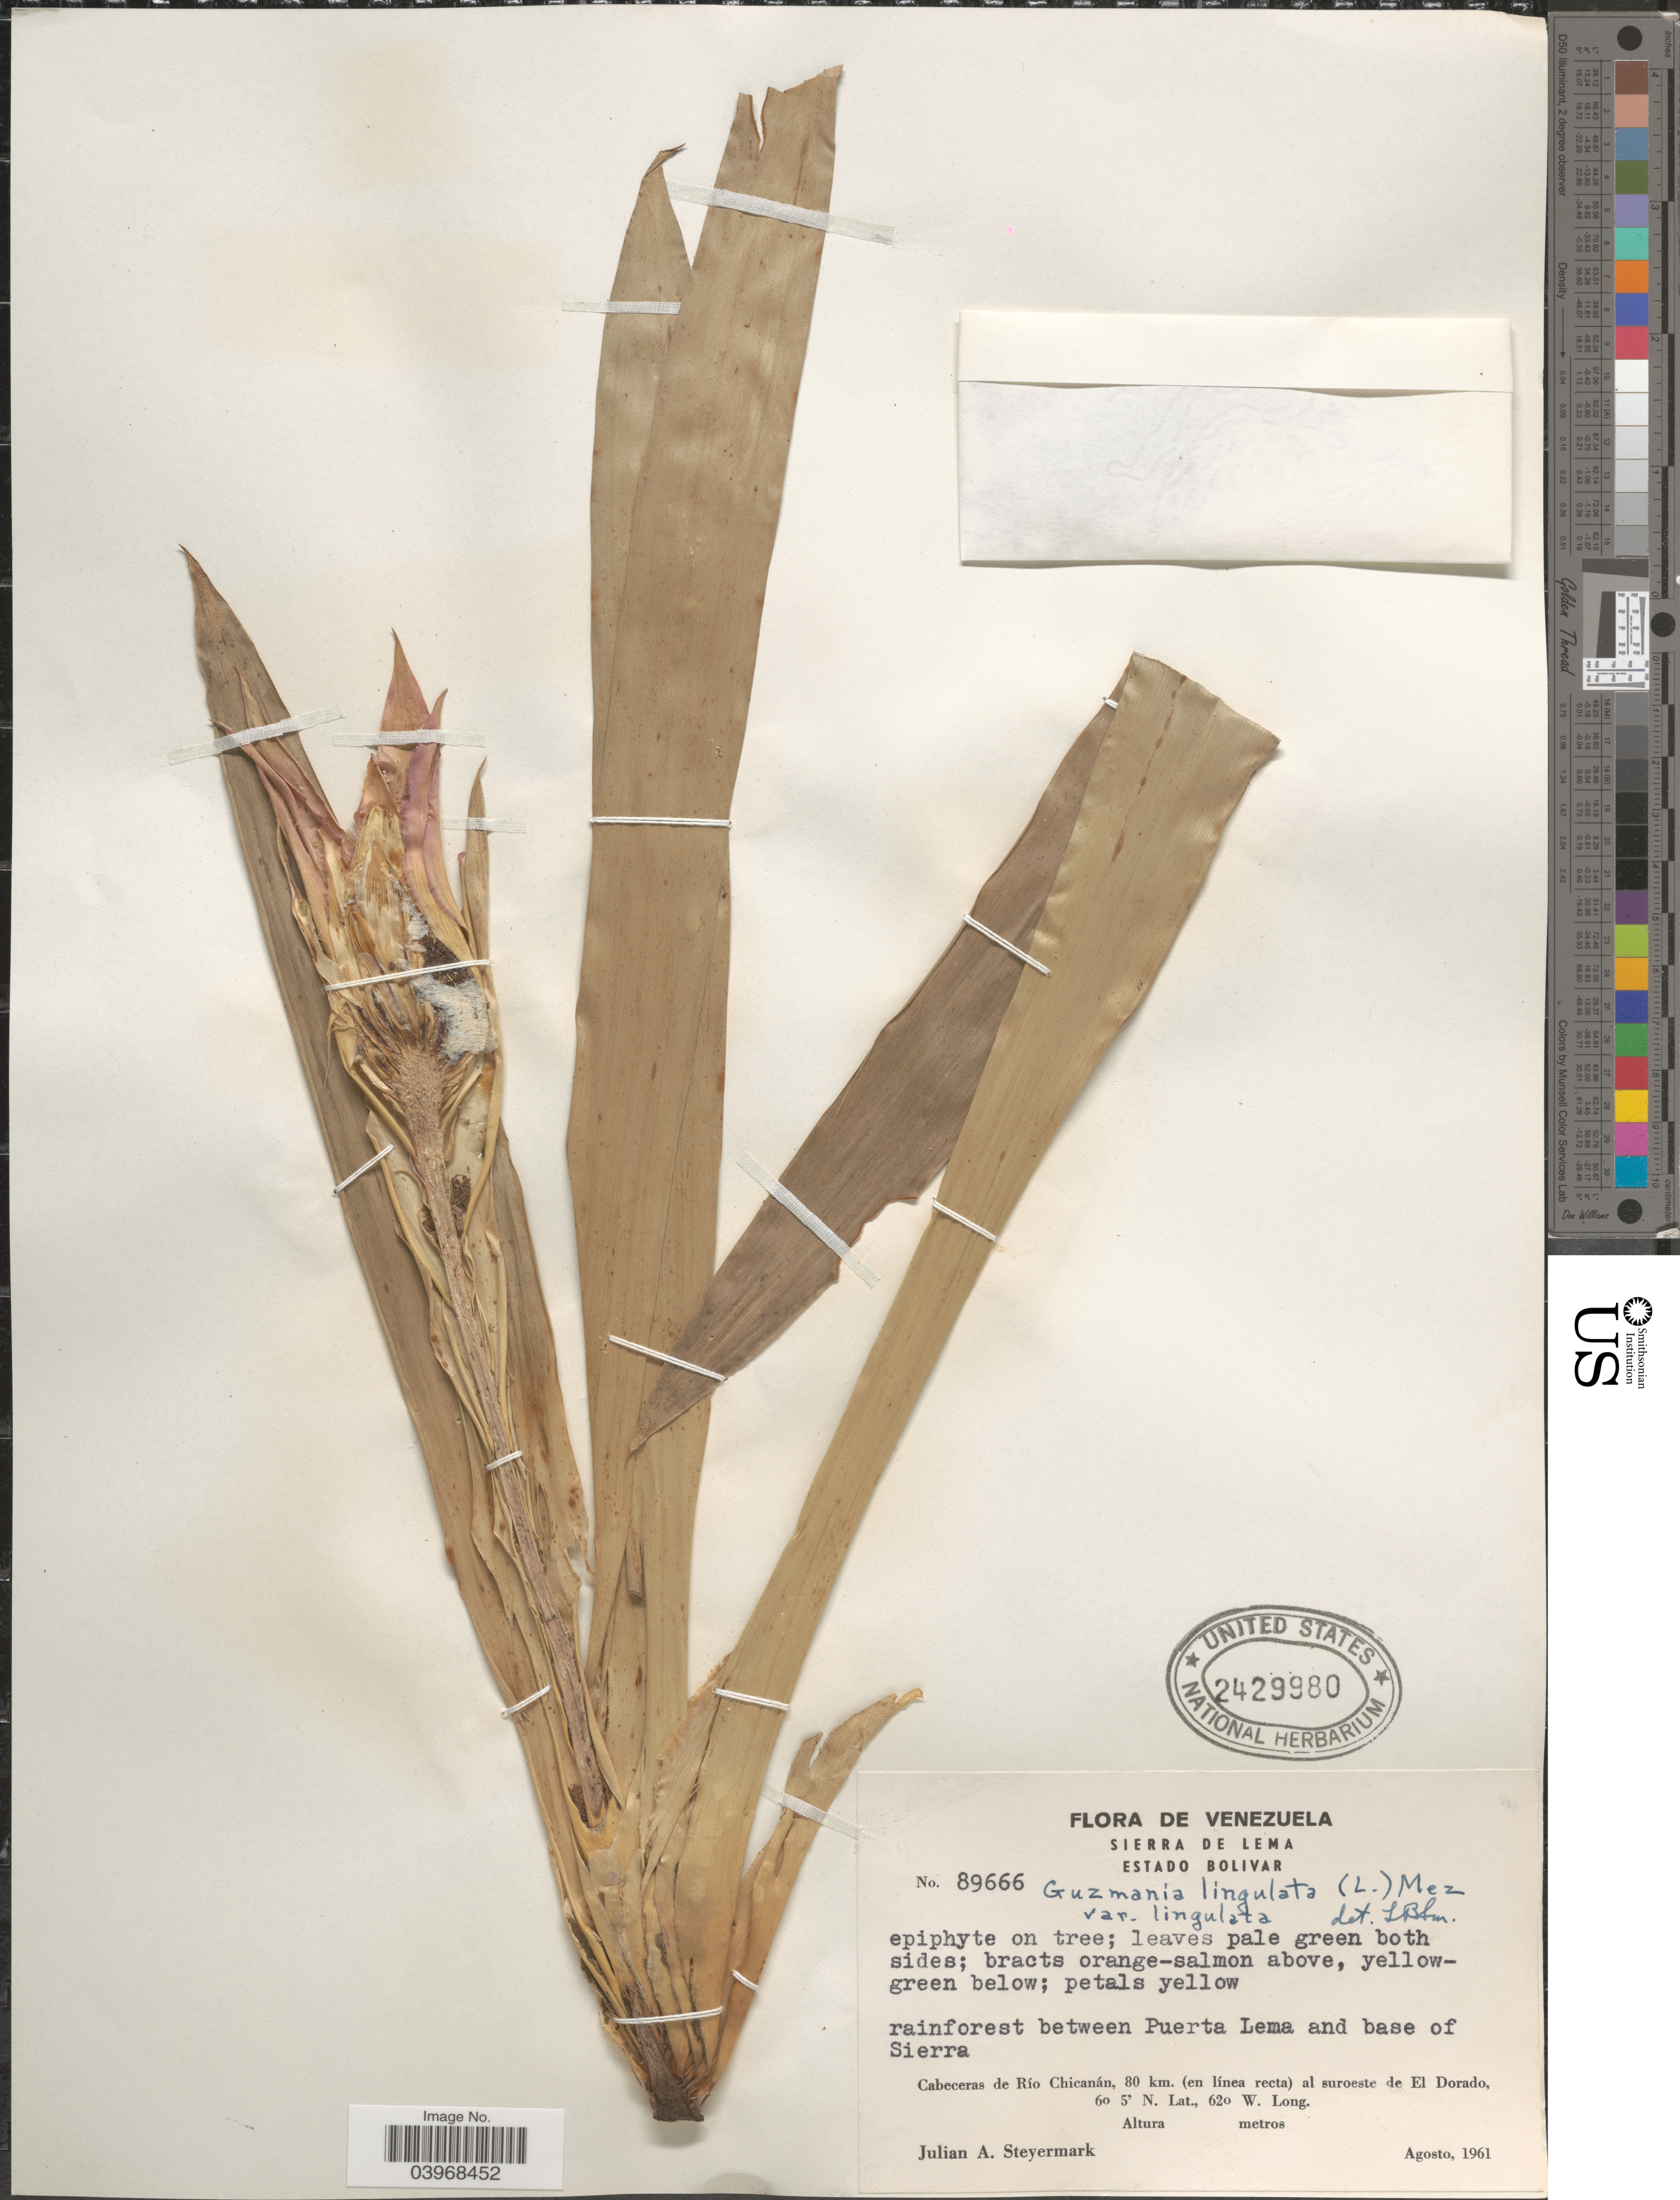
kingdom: Plantae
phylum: Tracheophyta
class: Liliopsida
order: Poales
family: Bromeliaceae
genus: Guzmania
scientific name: Guzmania lingulata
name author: (L.) Mez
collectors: J. Steyermark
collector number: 89666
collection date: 1961-08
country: Venezuela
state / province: Bolivar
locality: Sierra de Lema. Rainforest between Puerta Lema and base of Sierra. Cabeceras de Río Chicanán, 80 km. (en línea recta) al suroeste de El Dorado.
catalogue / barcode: US 2429980